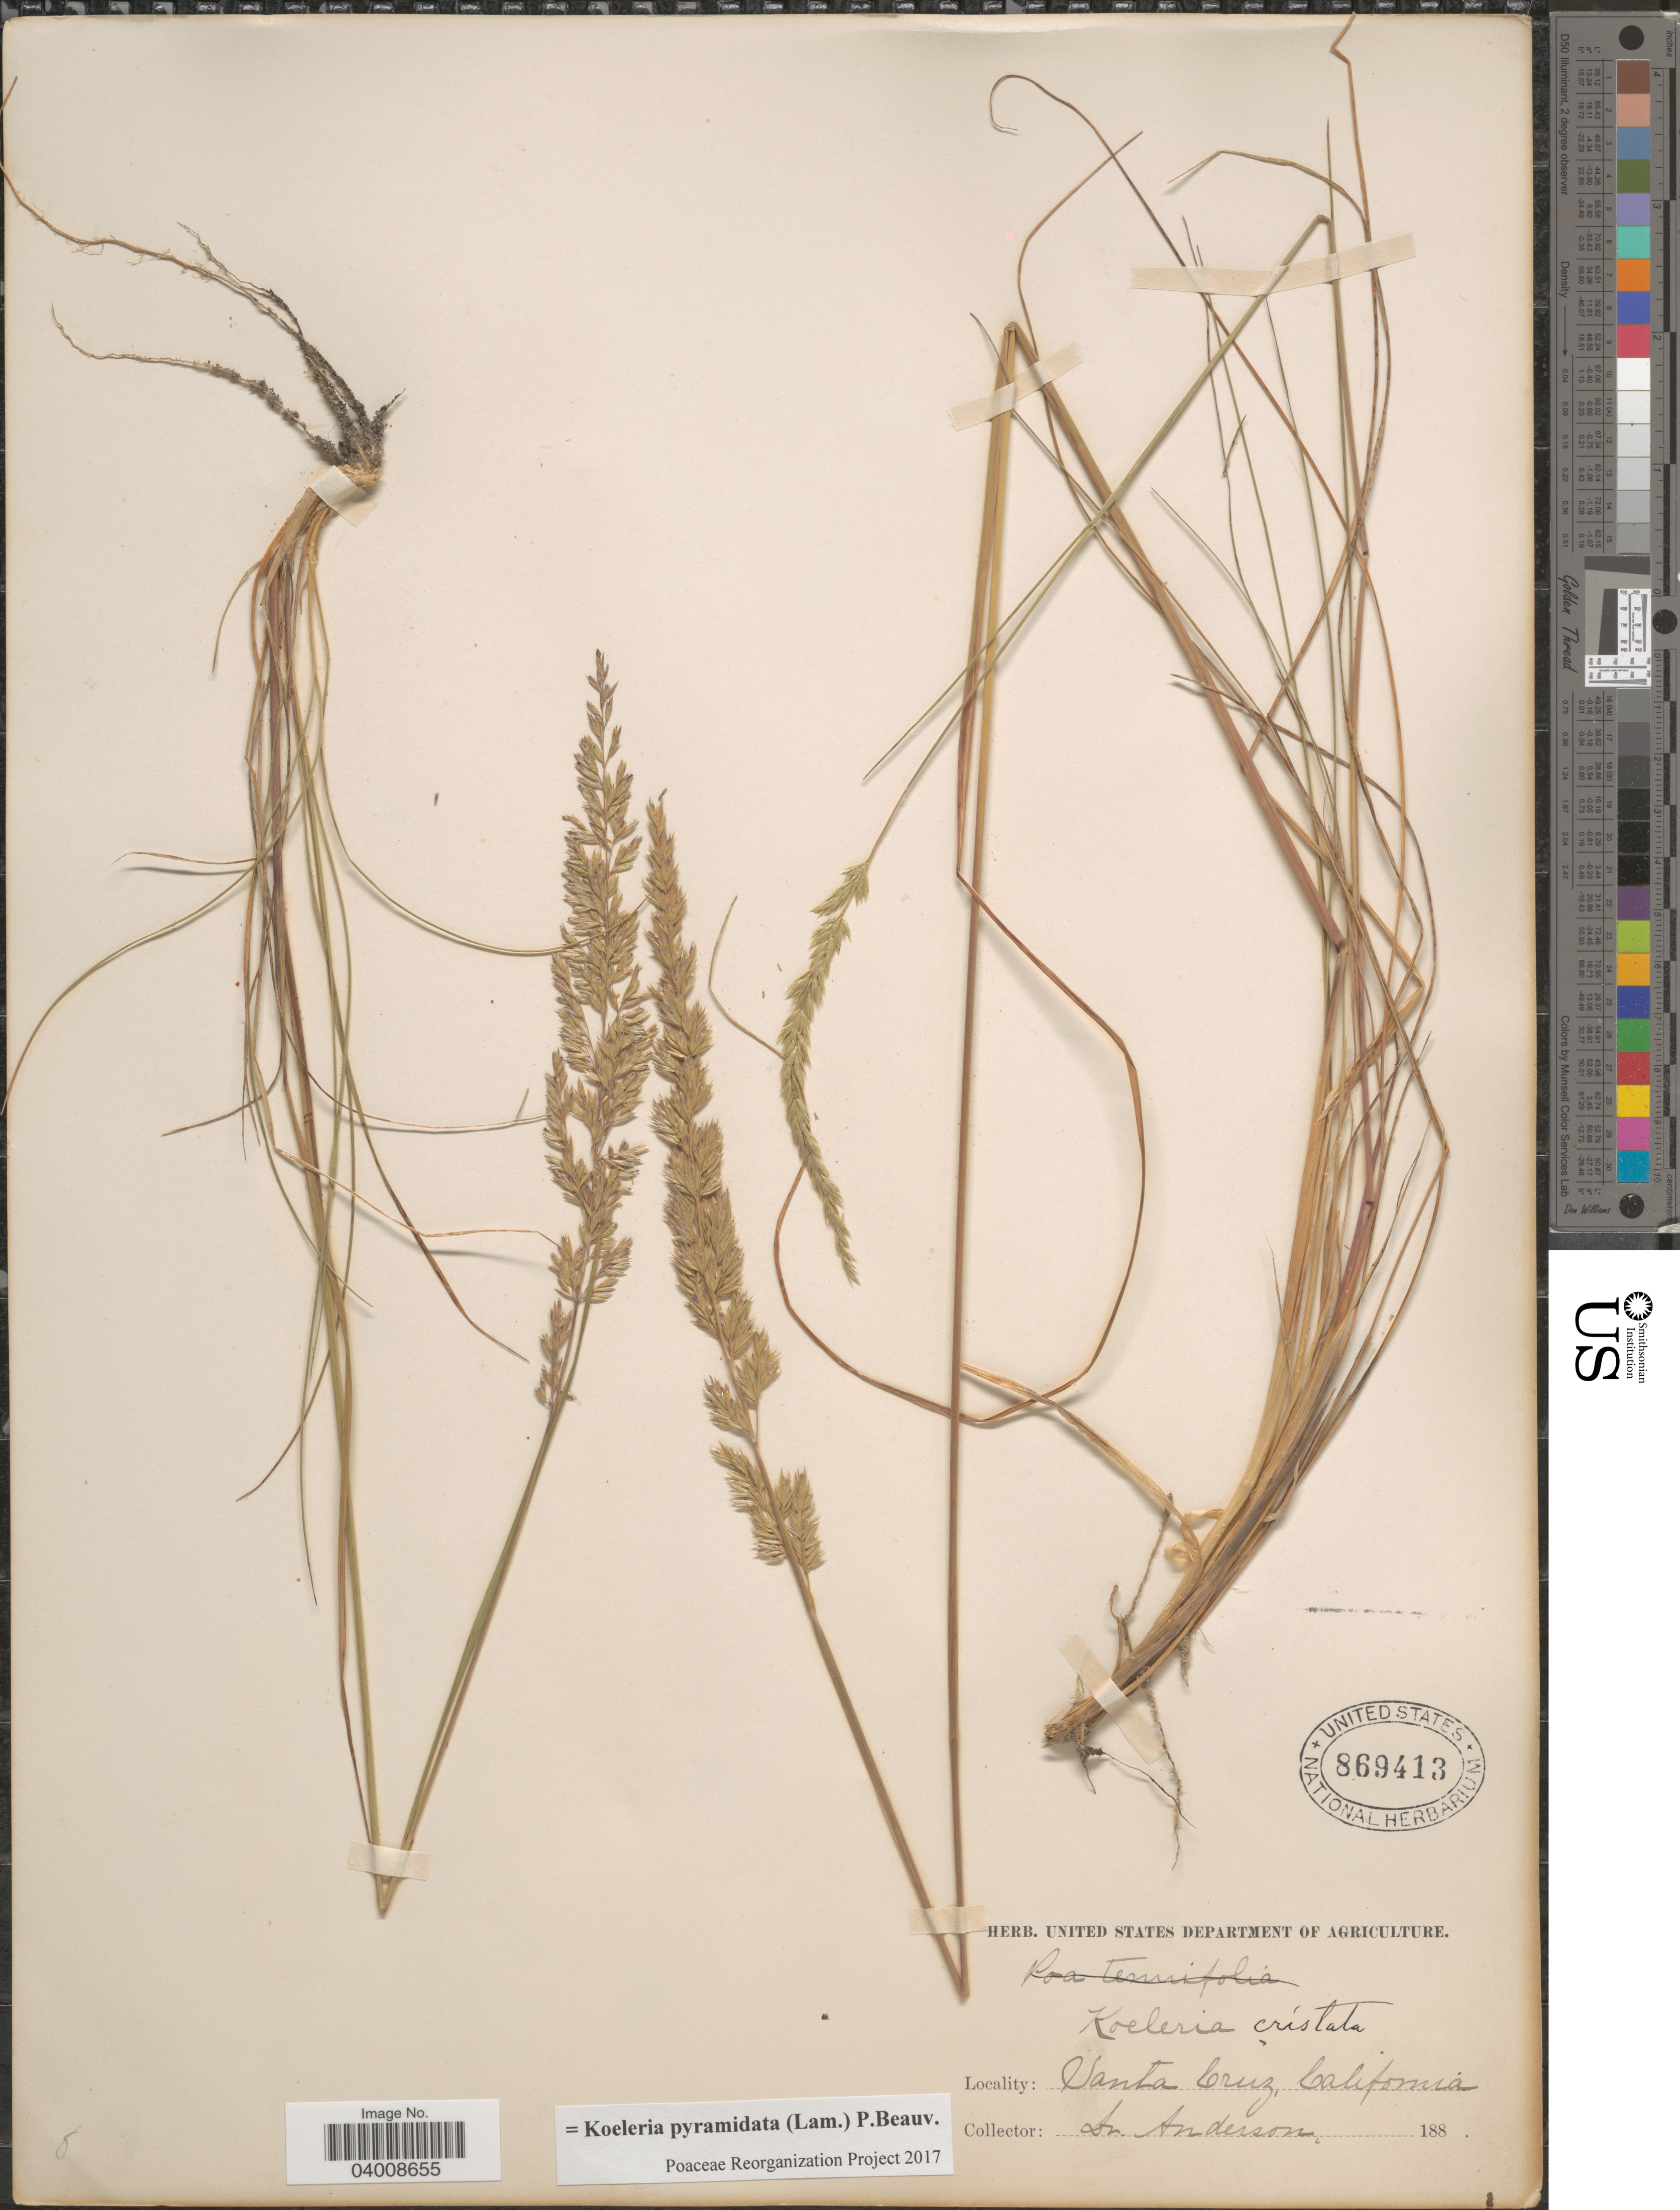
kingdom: Plantae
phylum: Tracheophyta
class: Liliopsida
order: Poales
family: Poaceae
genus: Koeleria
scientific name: Koeleria pyramidata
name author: (Lam.) P. Beauv.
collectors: -. Anderson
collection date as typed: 188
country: United States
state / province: California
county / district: Santa Cruz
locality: Santa Cruz.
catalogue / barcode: US 869413